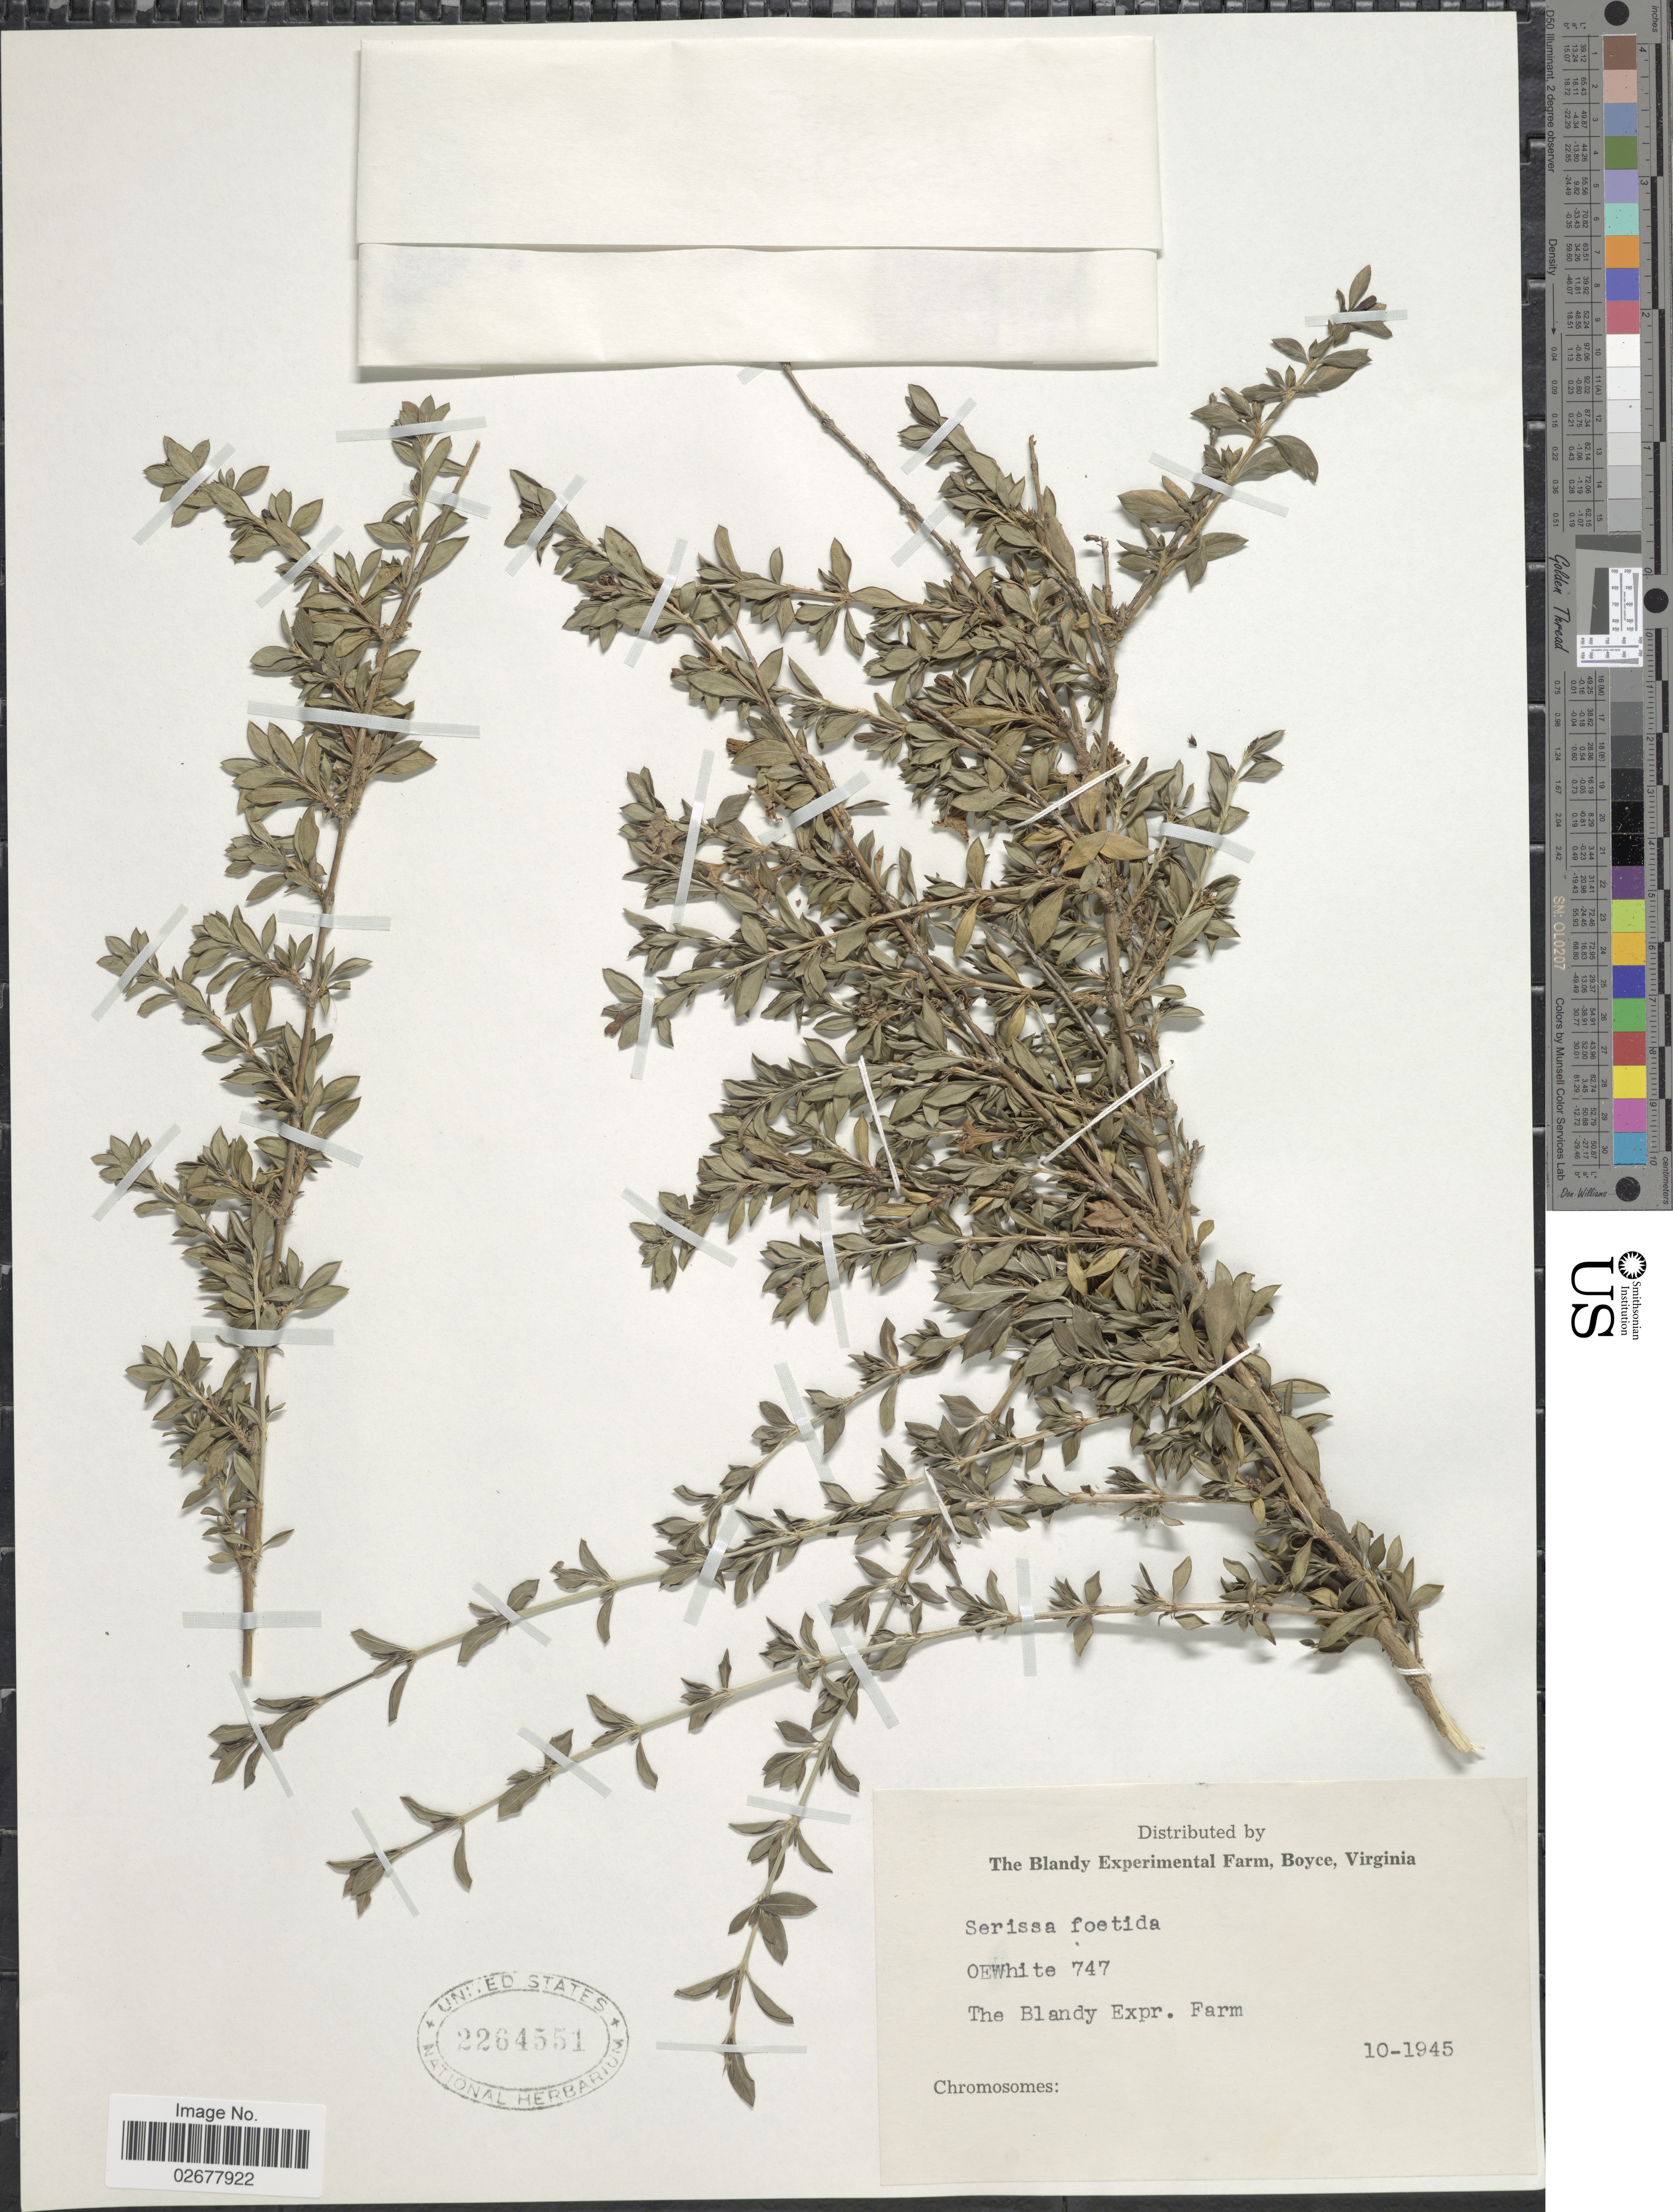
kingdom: Plantae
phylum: Tracheophyta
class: Magnoliopsida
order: Gentianales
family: Rubiaceae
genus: Serissa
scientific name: Serissa foetida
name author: (L. f.) Poir. ex Lam.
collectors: O. E. White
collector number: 747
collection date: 1945-10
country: United States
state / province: Virginia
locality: The Blandy Expr. Farm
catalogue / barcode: US 2264551